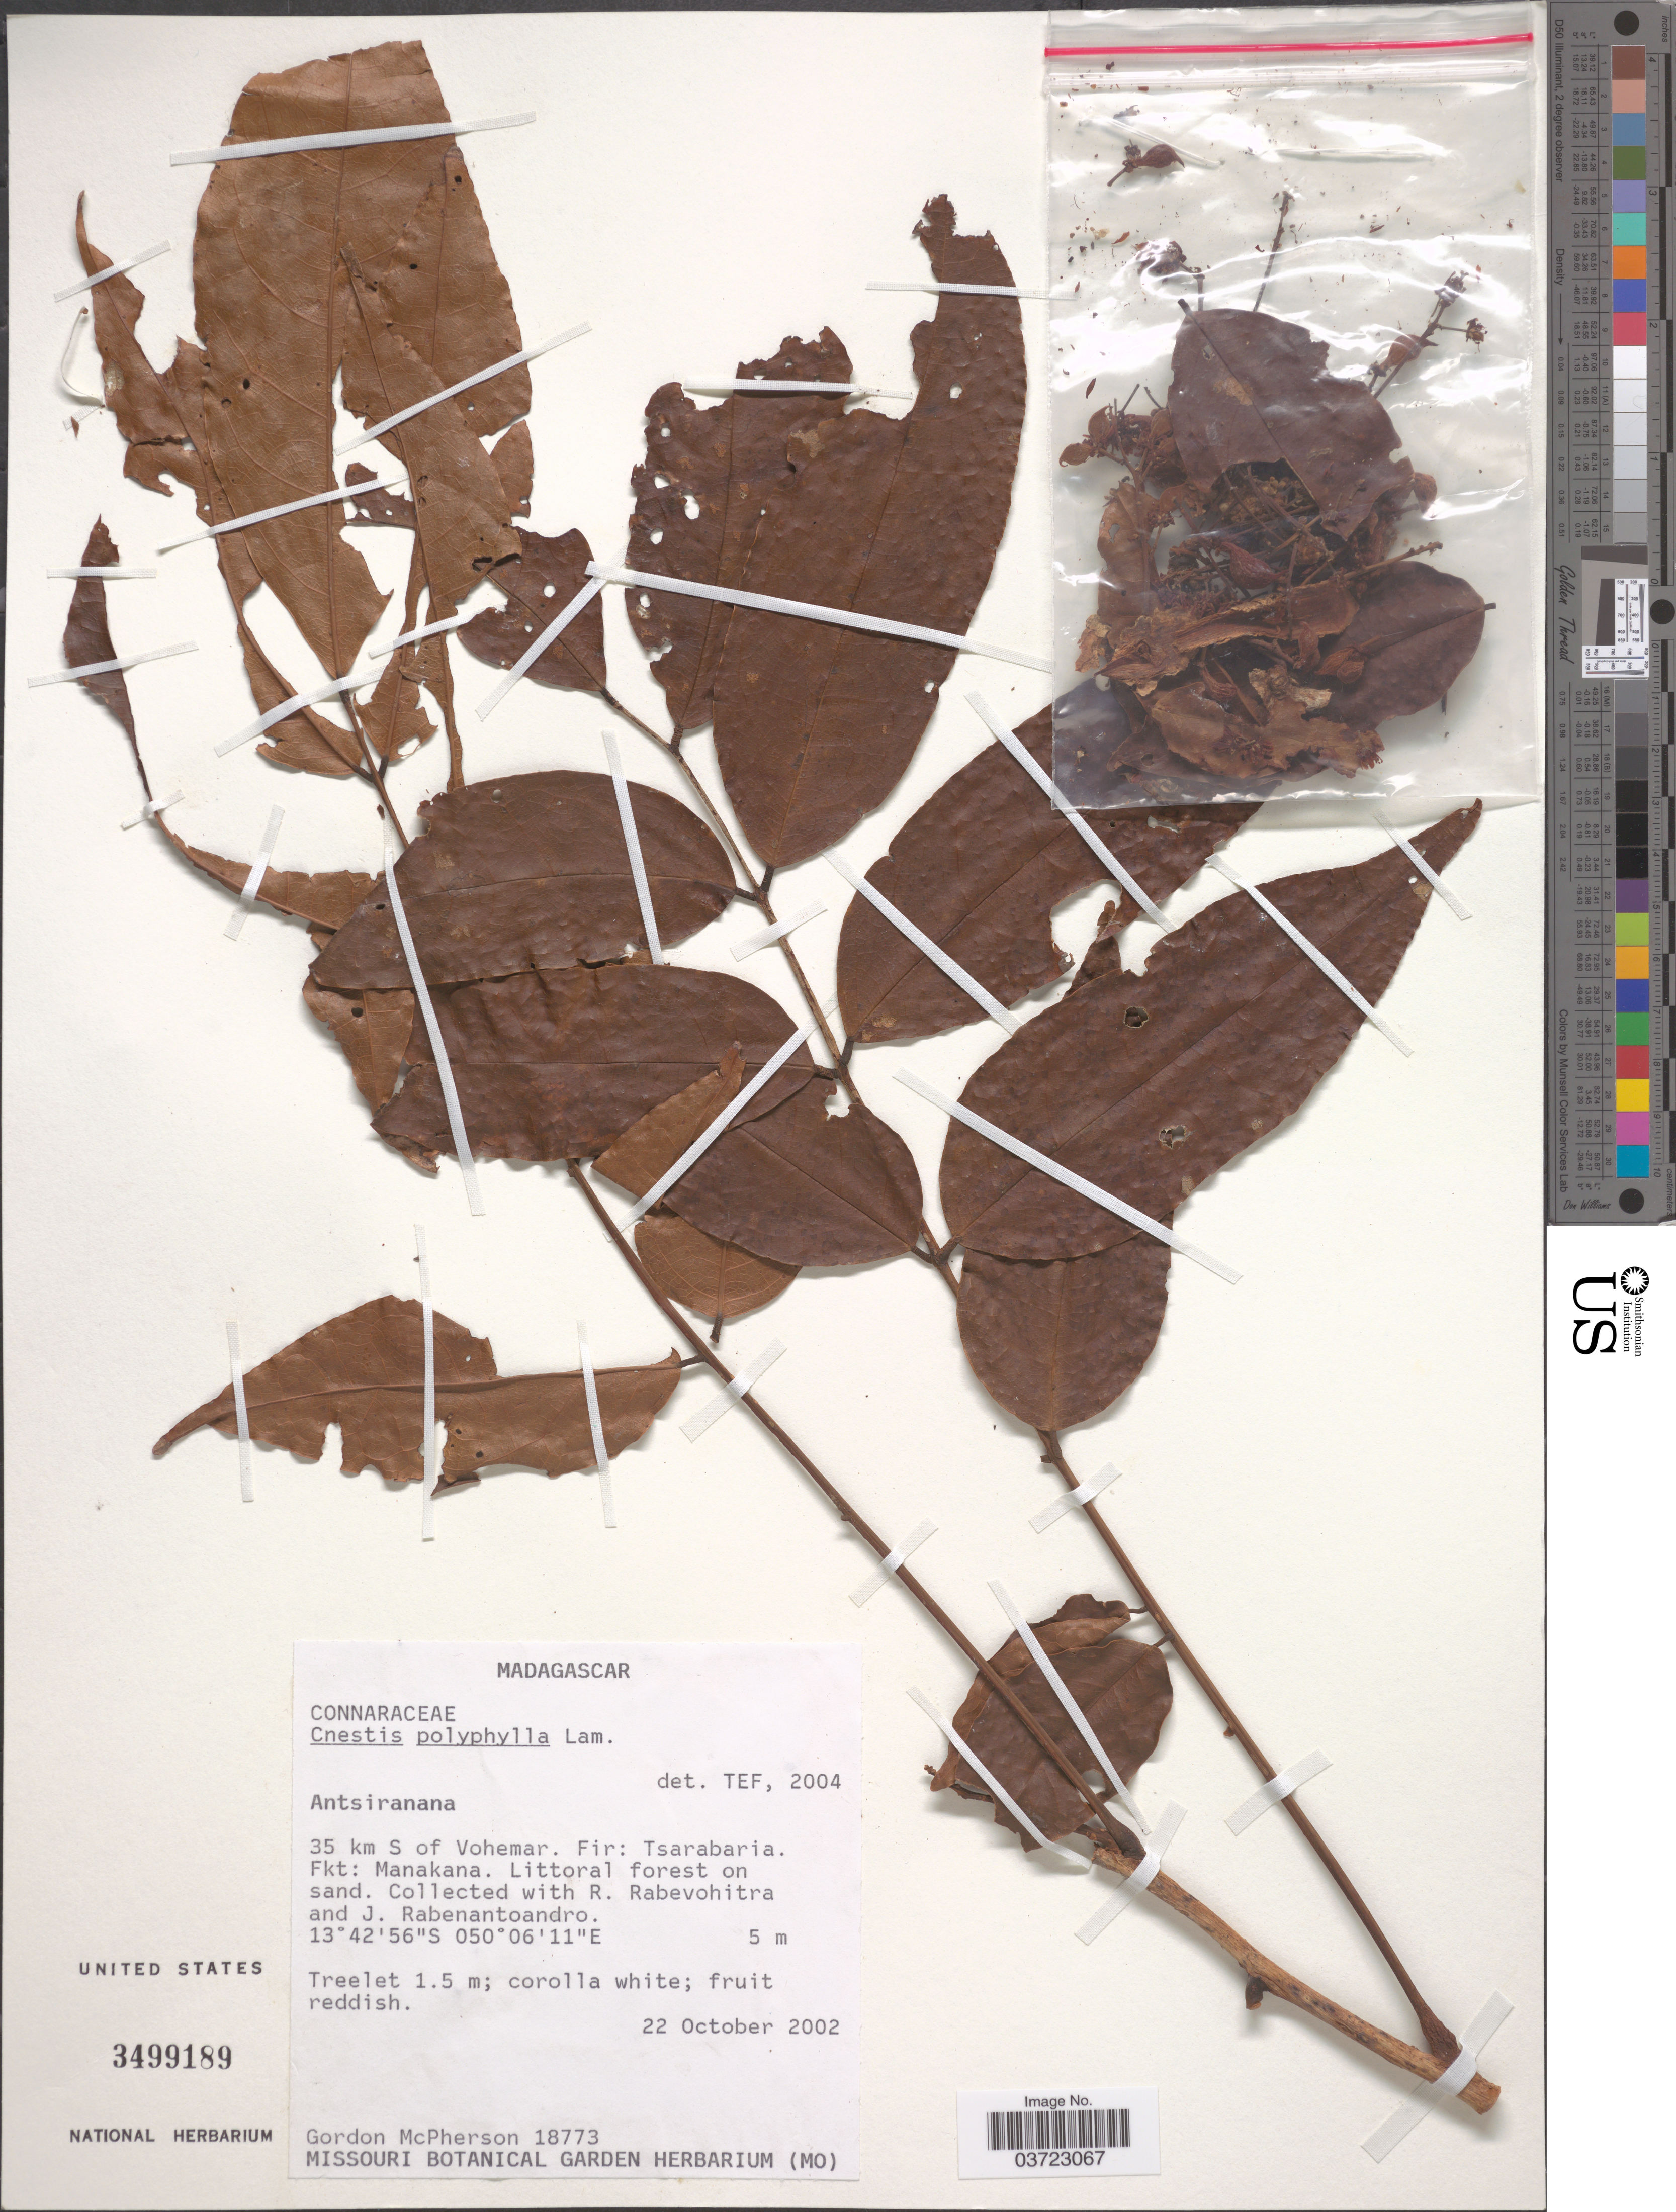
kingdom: Plantae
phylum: Tracheophyta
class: Magnoliopsida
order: Oxalidales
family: Connaraceae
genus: Cnestis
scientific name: Cnestis polyphylla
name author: Lam.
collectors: G. McPherson, R. Rabevohitra & J. Rabenantoandro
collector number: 18773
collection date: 2002-10-22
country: Madagascar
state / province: Sava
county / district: Vohémar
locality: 35 km S of Vohemar. Fir: Tsarabaria. Fkt: Manakan.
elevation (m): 5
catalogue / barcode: US 3499189